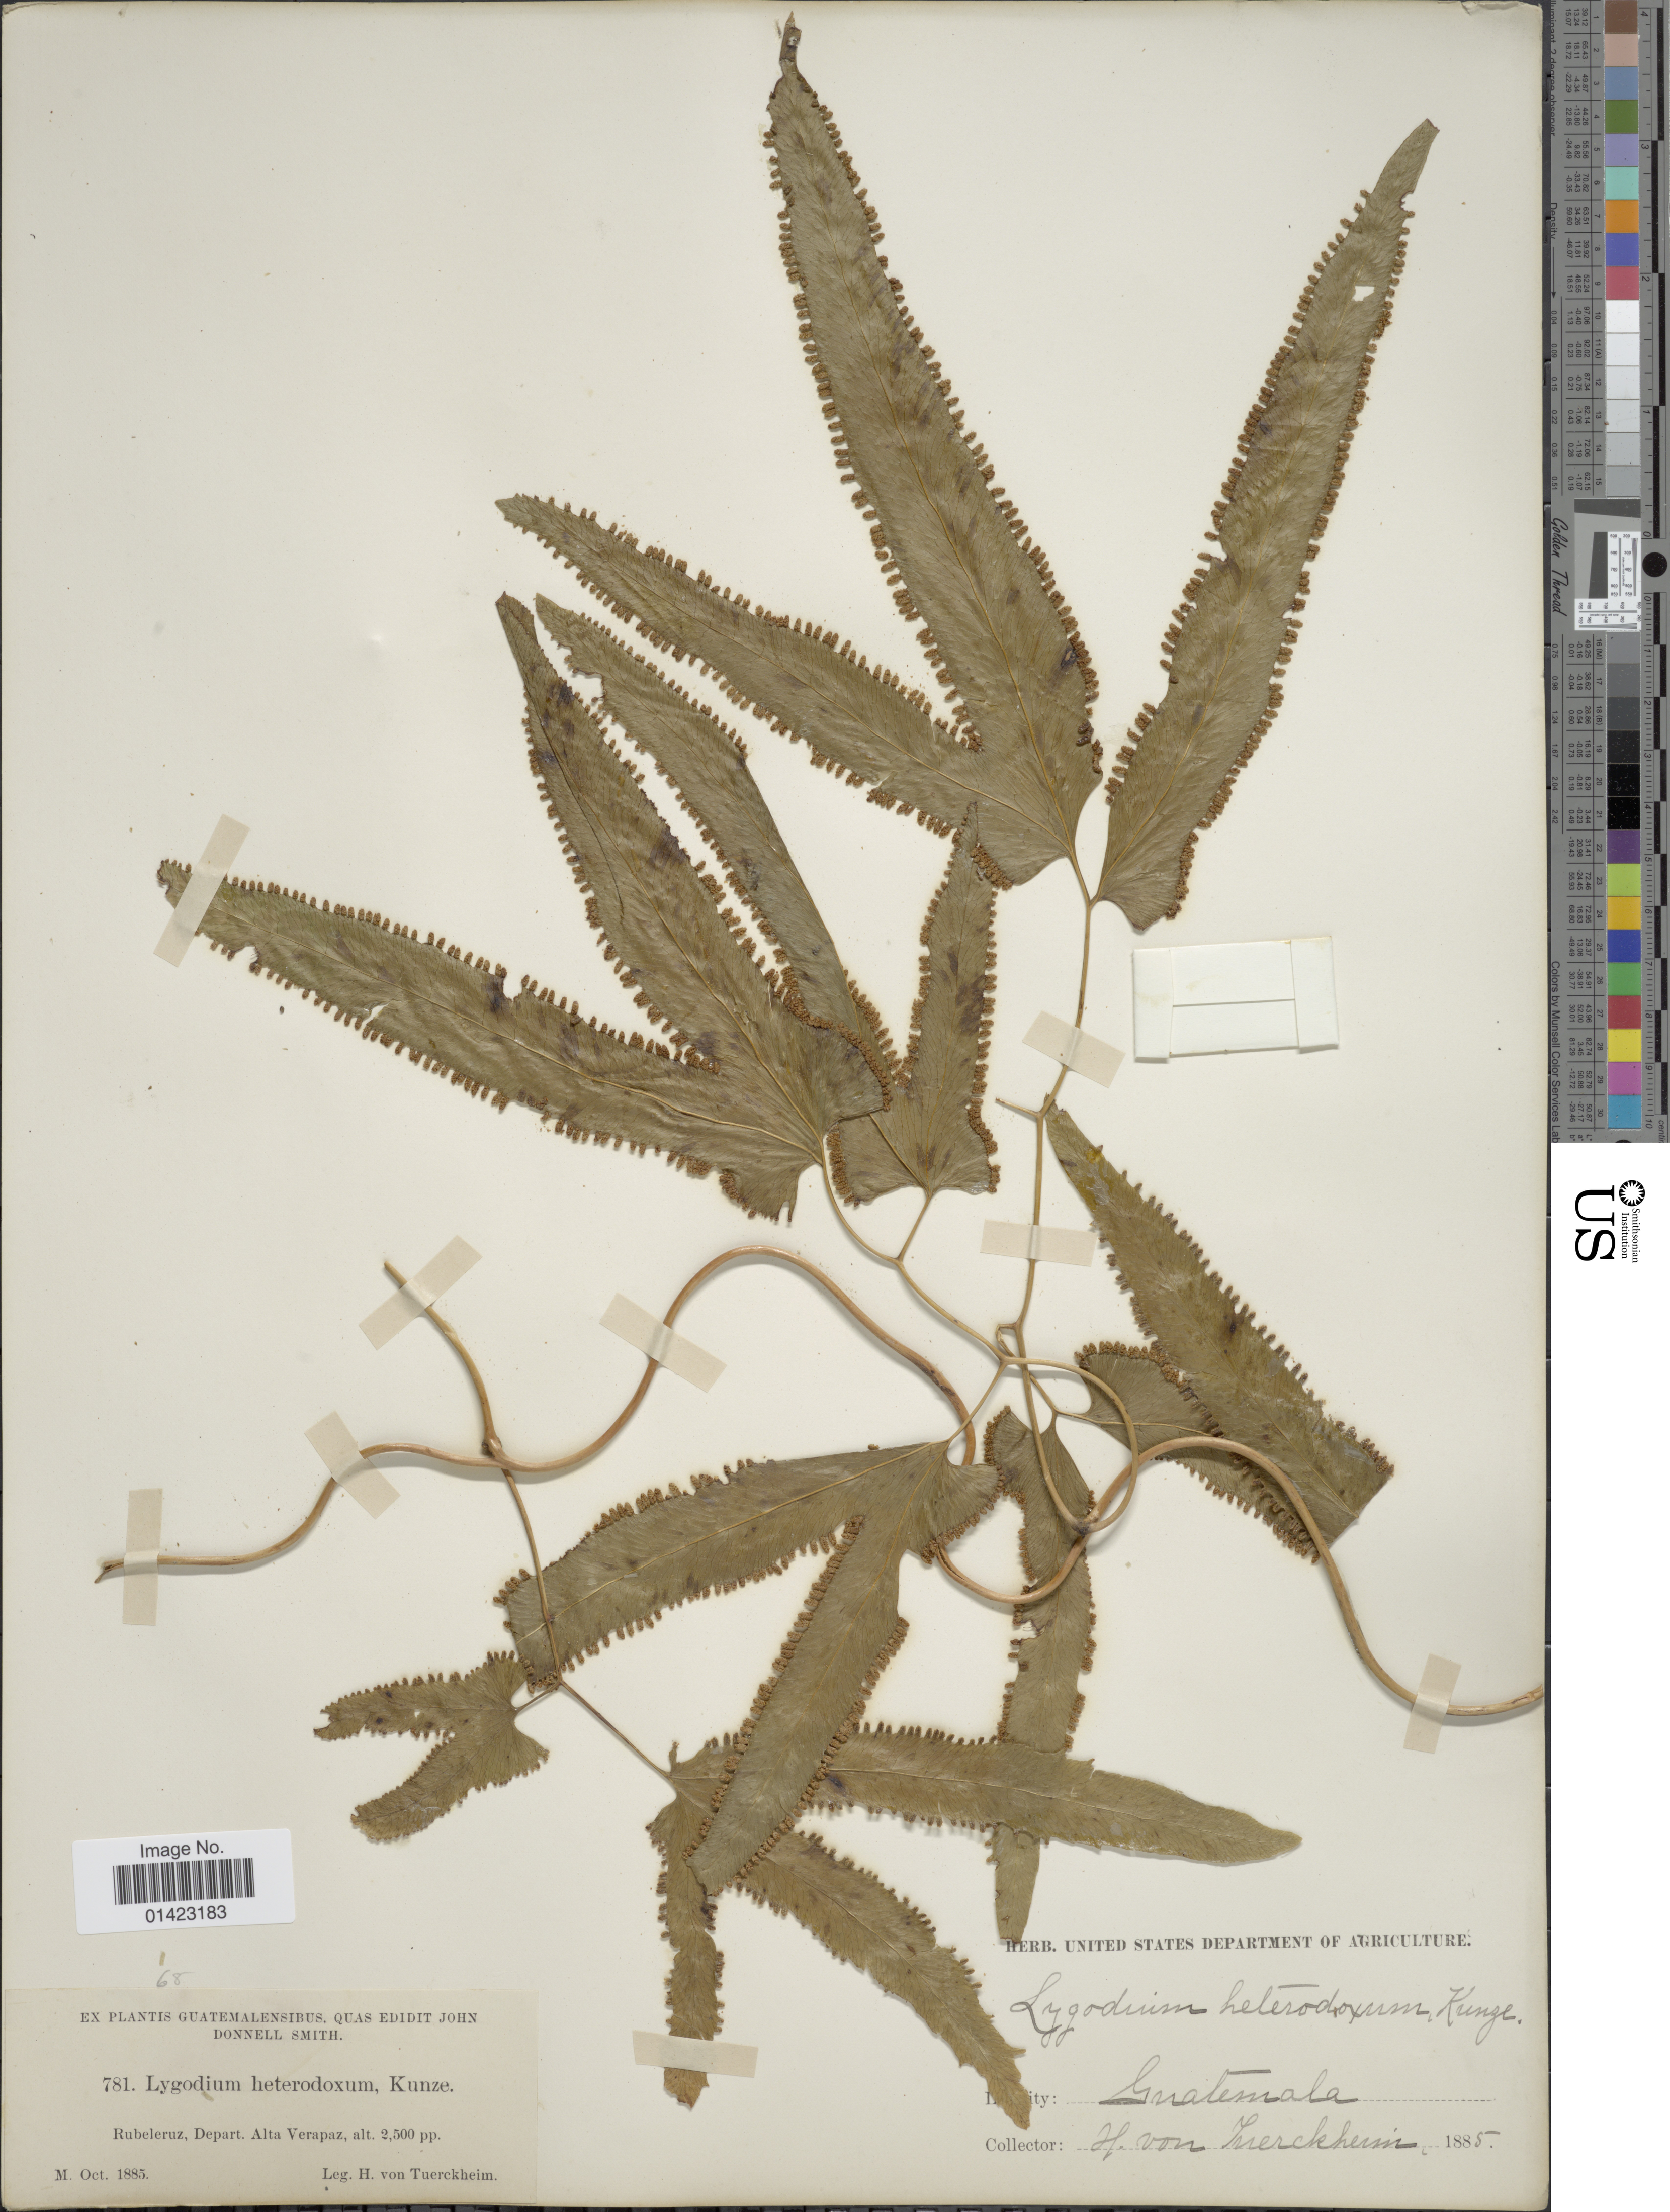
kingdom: Plantae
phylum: Tracheophyta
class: Polypodiopsida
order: Schizaeales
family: Lygodiaceae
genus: Lygodium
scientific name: Lygodium heterodoxum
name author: Kunze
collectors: H. von Tuerckheim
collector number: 781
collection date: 1885-10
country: Guatemala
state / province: Alta Verapaz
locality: Rubeleruz, Depart. Alta Verapaz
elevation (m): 762